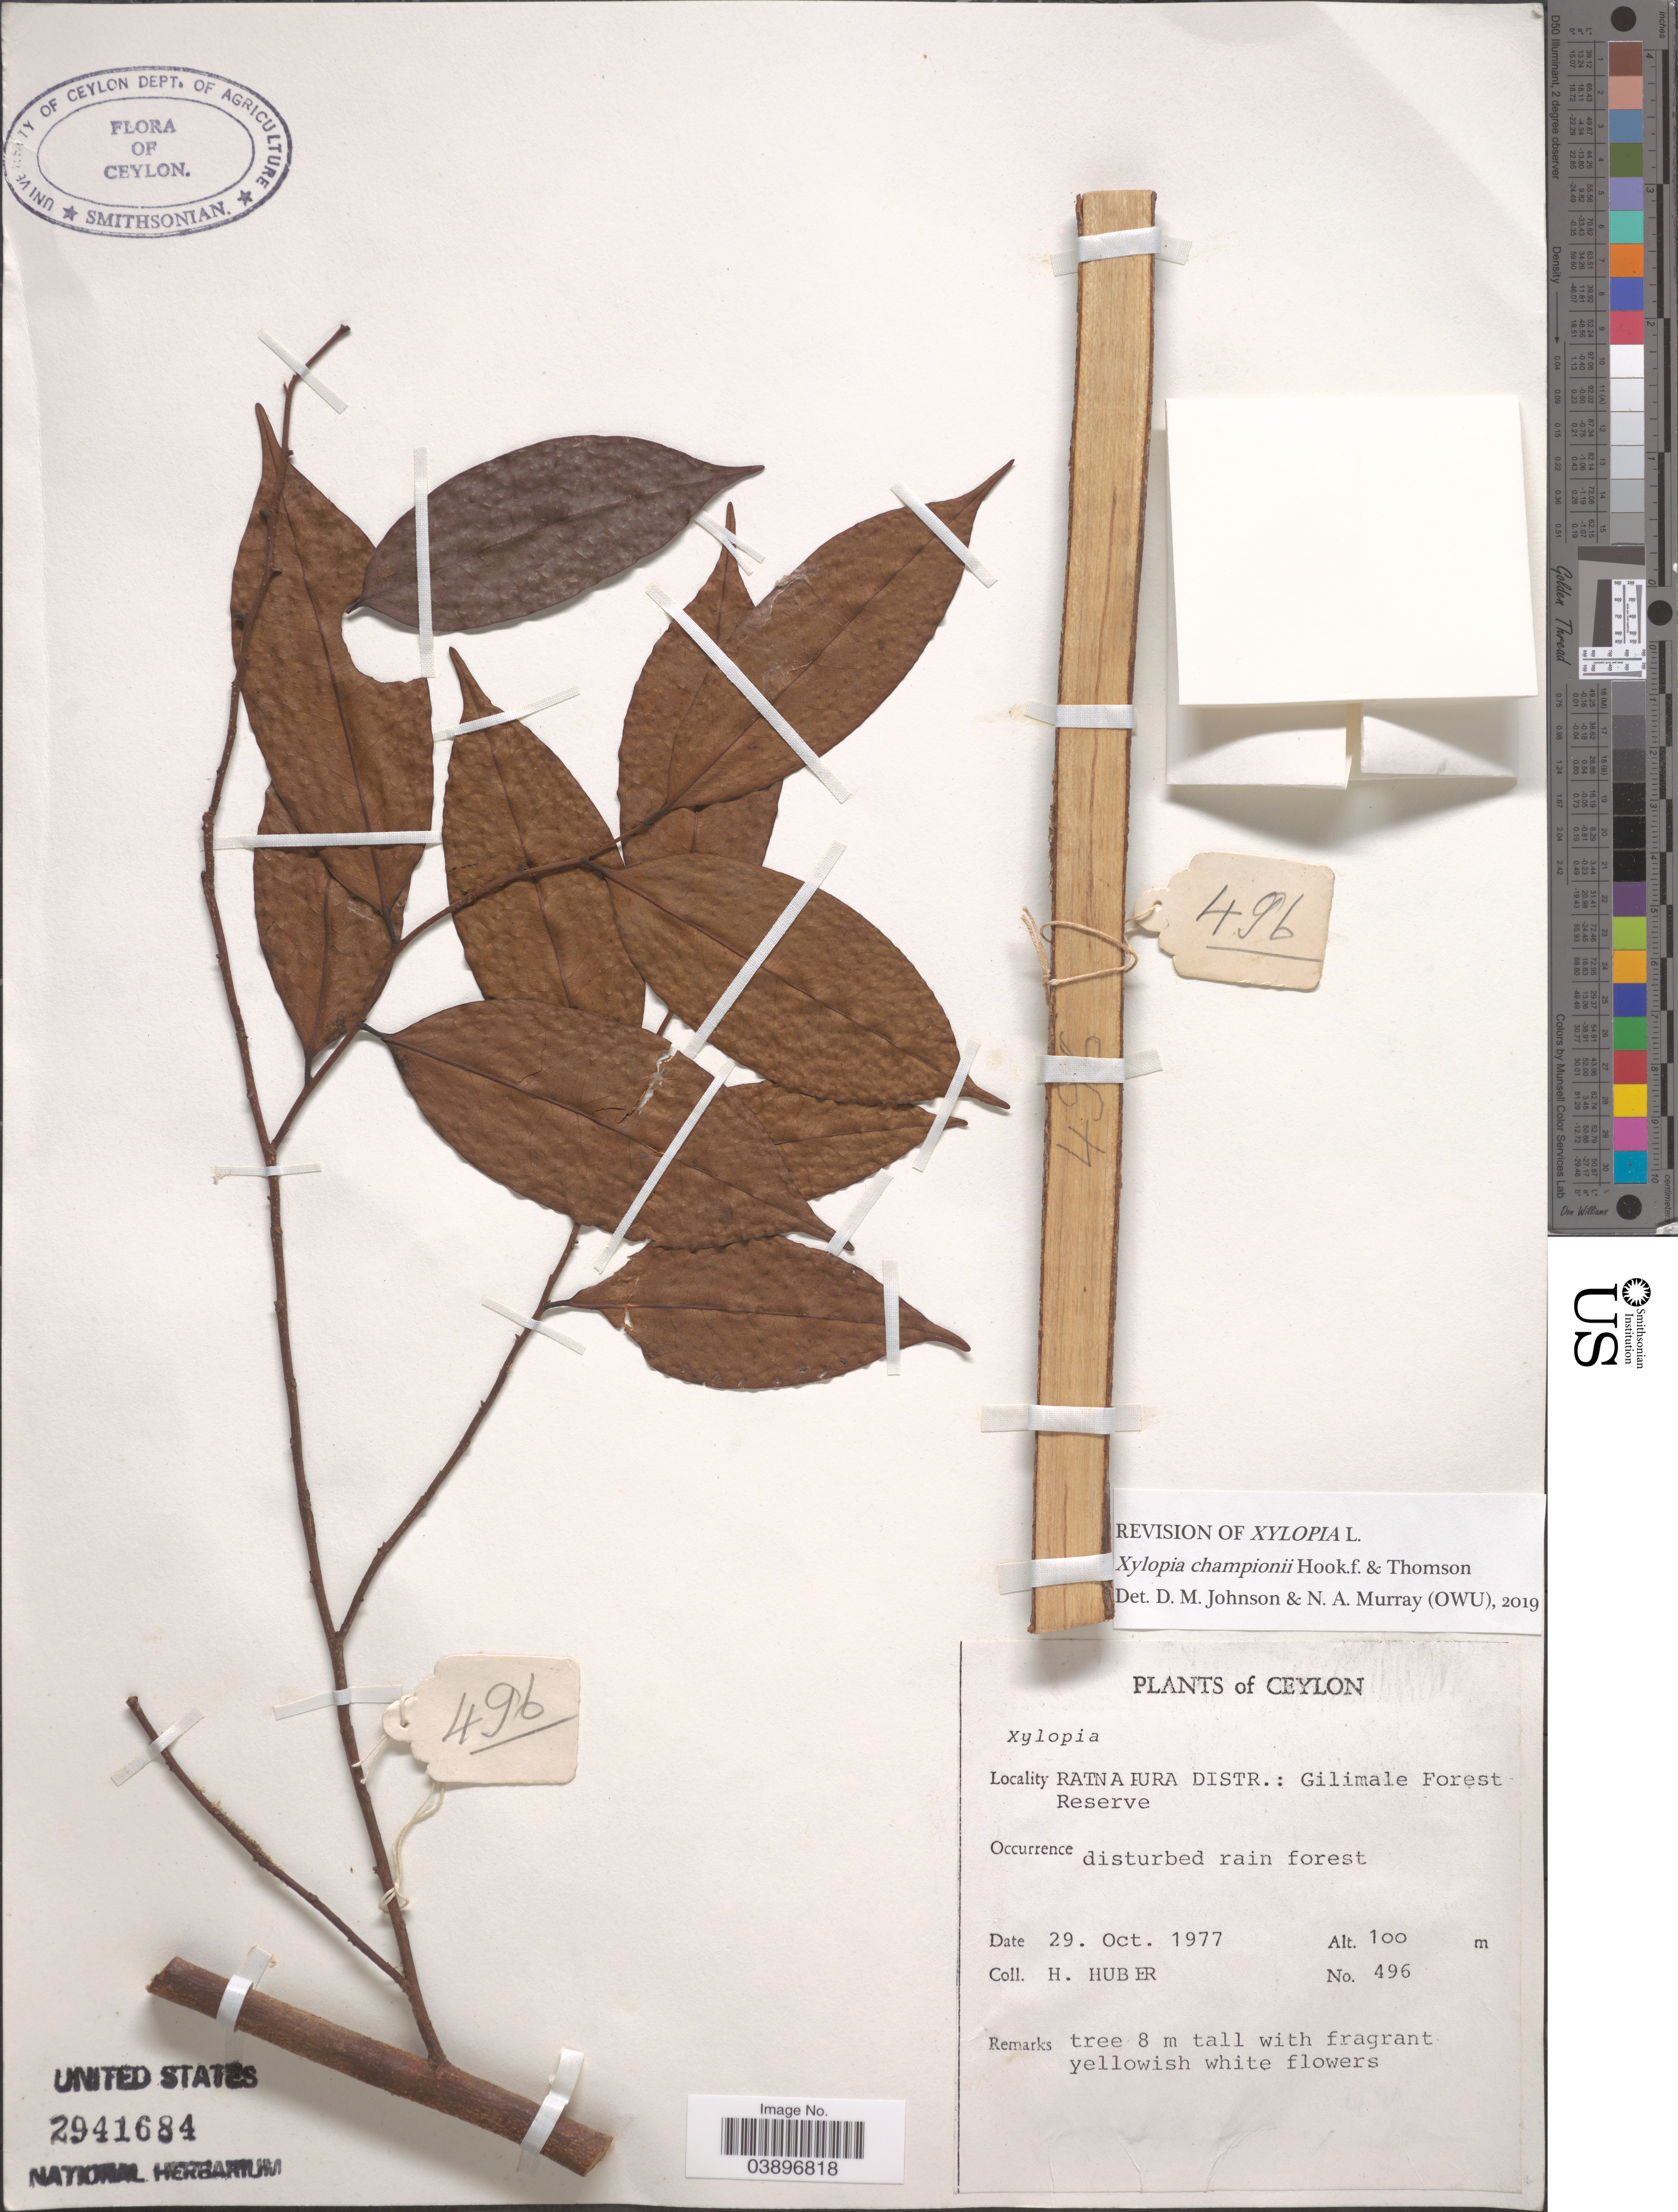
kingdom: Plantae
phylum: Tracheophyta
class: Magnoliopsida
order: Magnoliales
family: Annonaceae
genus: Xylopia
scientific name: Xylopia championii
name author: Hook. f. & Thomson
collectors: H. Huber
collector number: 496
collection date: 1977-10-29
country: Sri Lanka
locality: Ceylon. Ratnapura Distr.: Gilimale Forest Reserve.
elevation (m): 100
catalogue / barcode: US 2941684